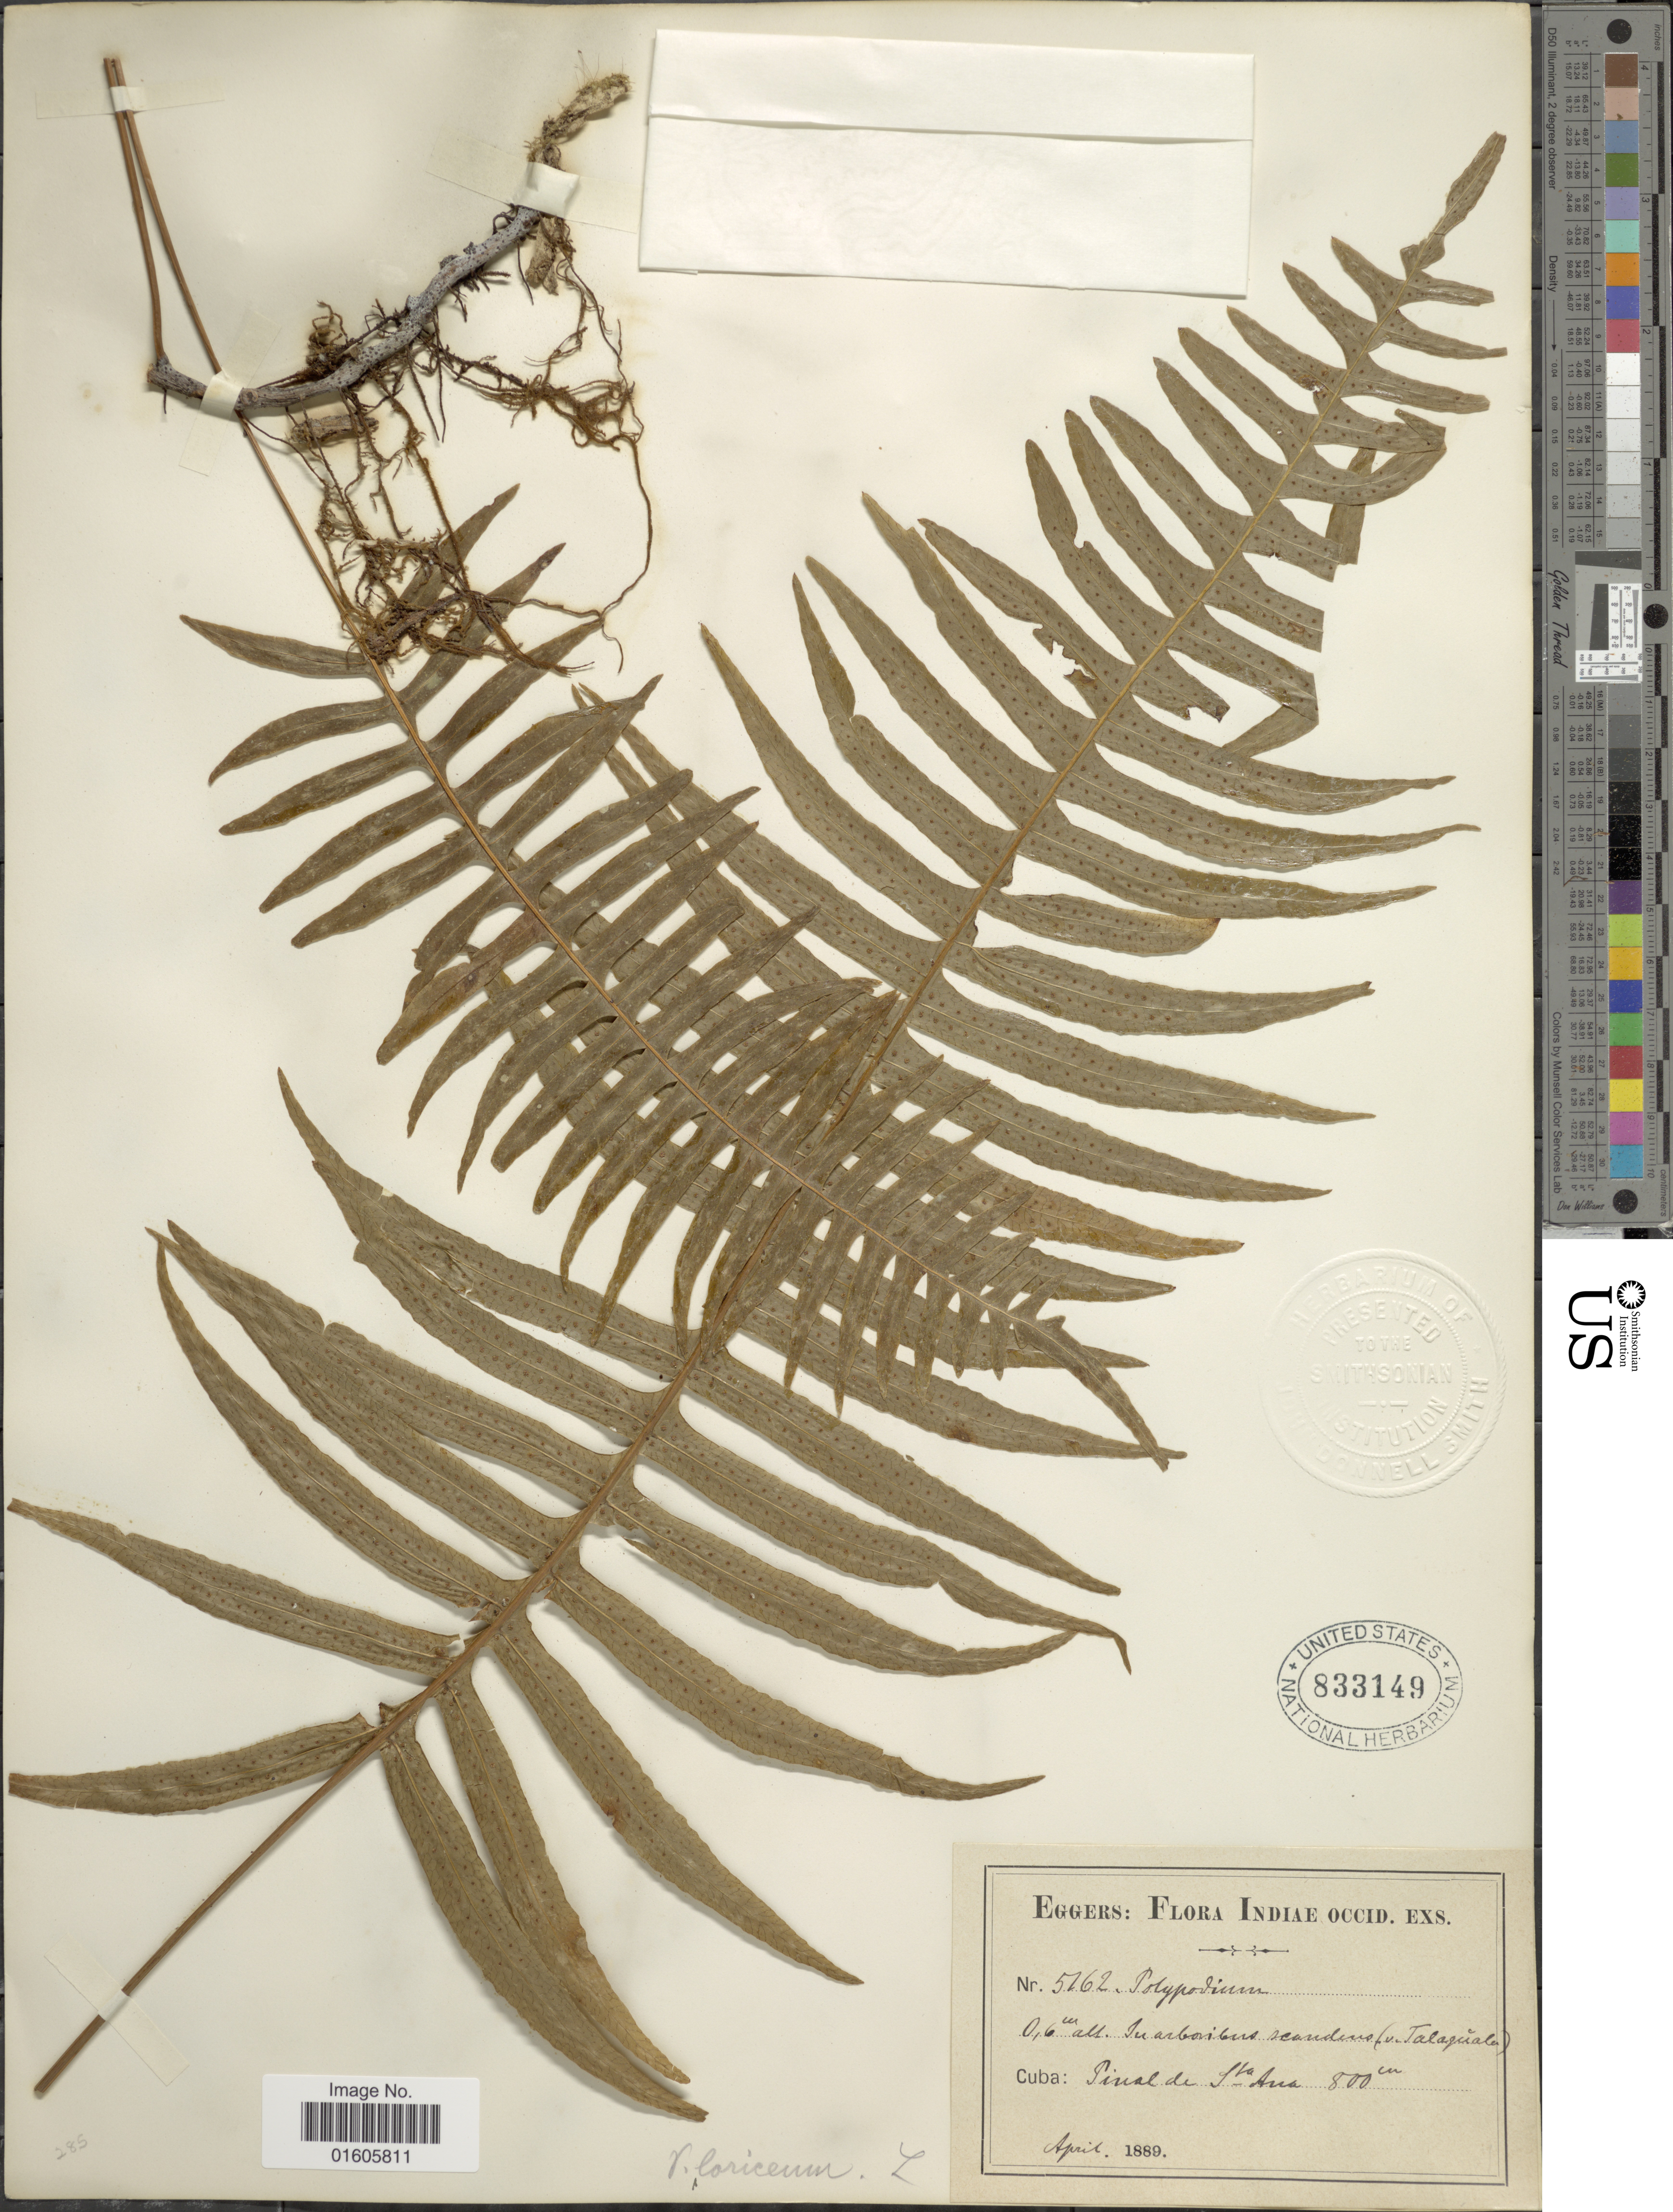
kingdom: Plantae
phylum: Tracheophyta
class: Polypodiopsida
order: Polypodiales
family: Polypodiaceae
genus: Serpocaulon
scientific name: Serpocaulon loriceum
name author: (L.) A.R. Sm.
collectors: -. Eggers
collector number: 5162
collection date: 1889-04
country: Cuba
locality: Cuba: Pinal de Sta Ana.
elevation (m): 800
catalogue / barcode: US 833149